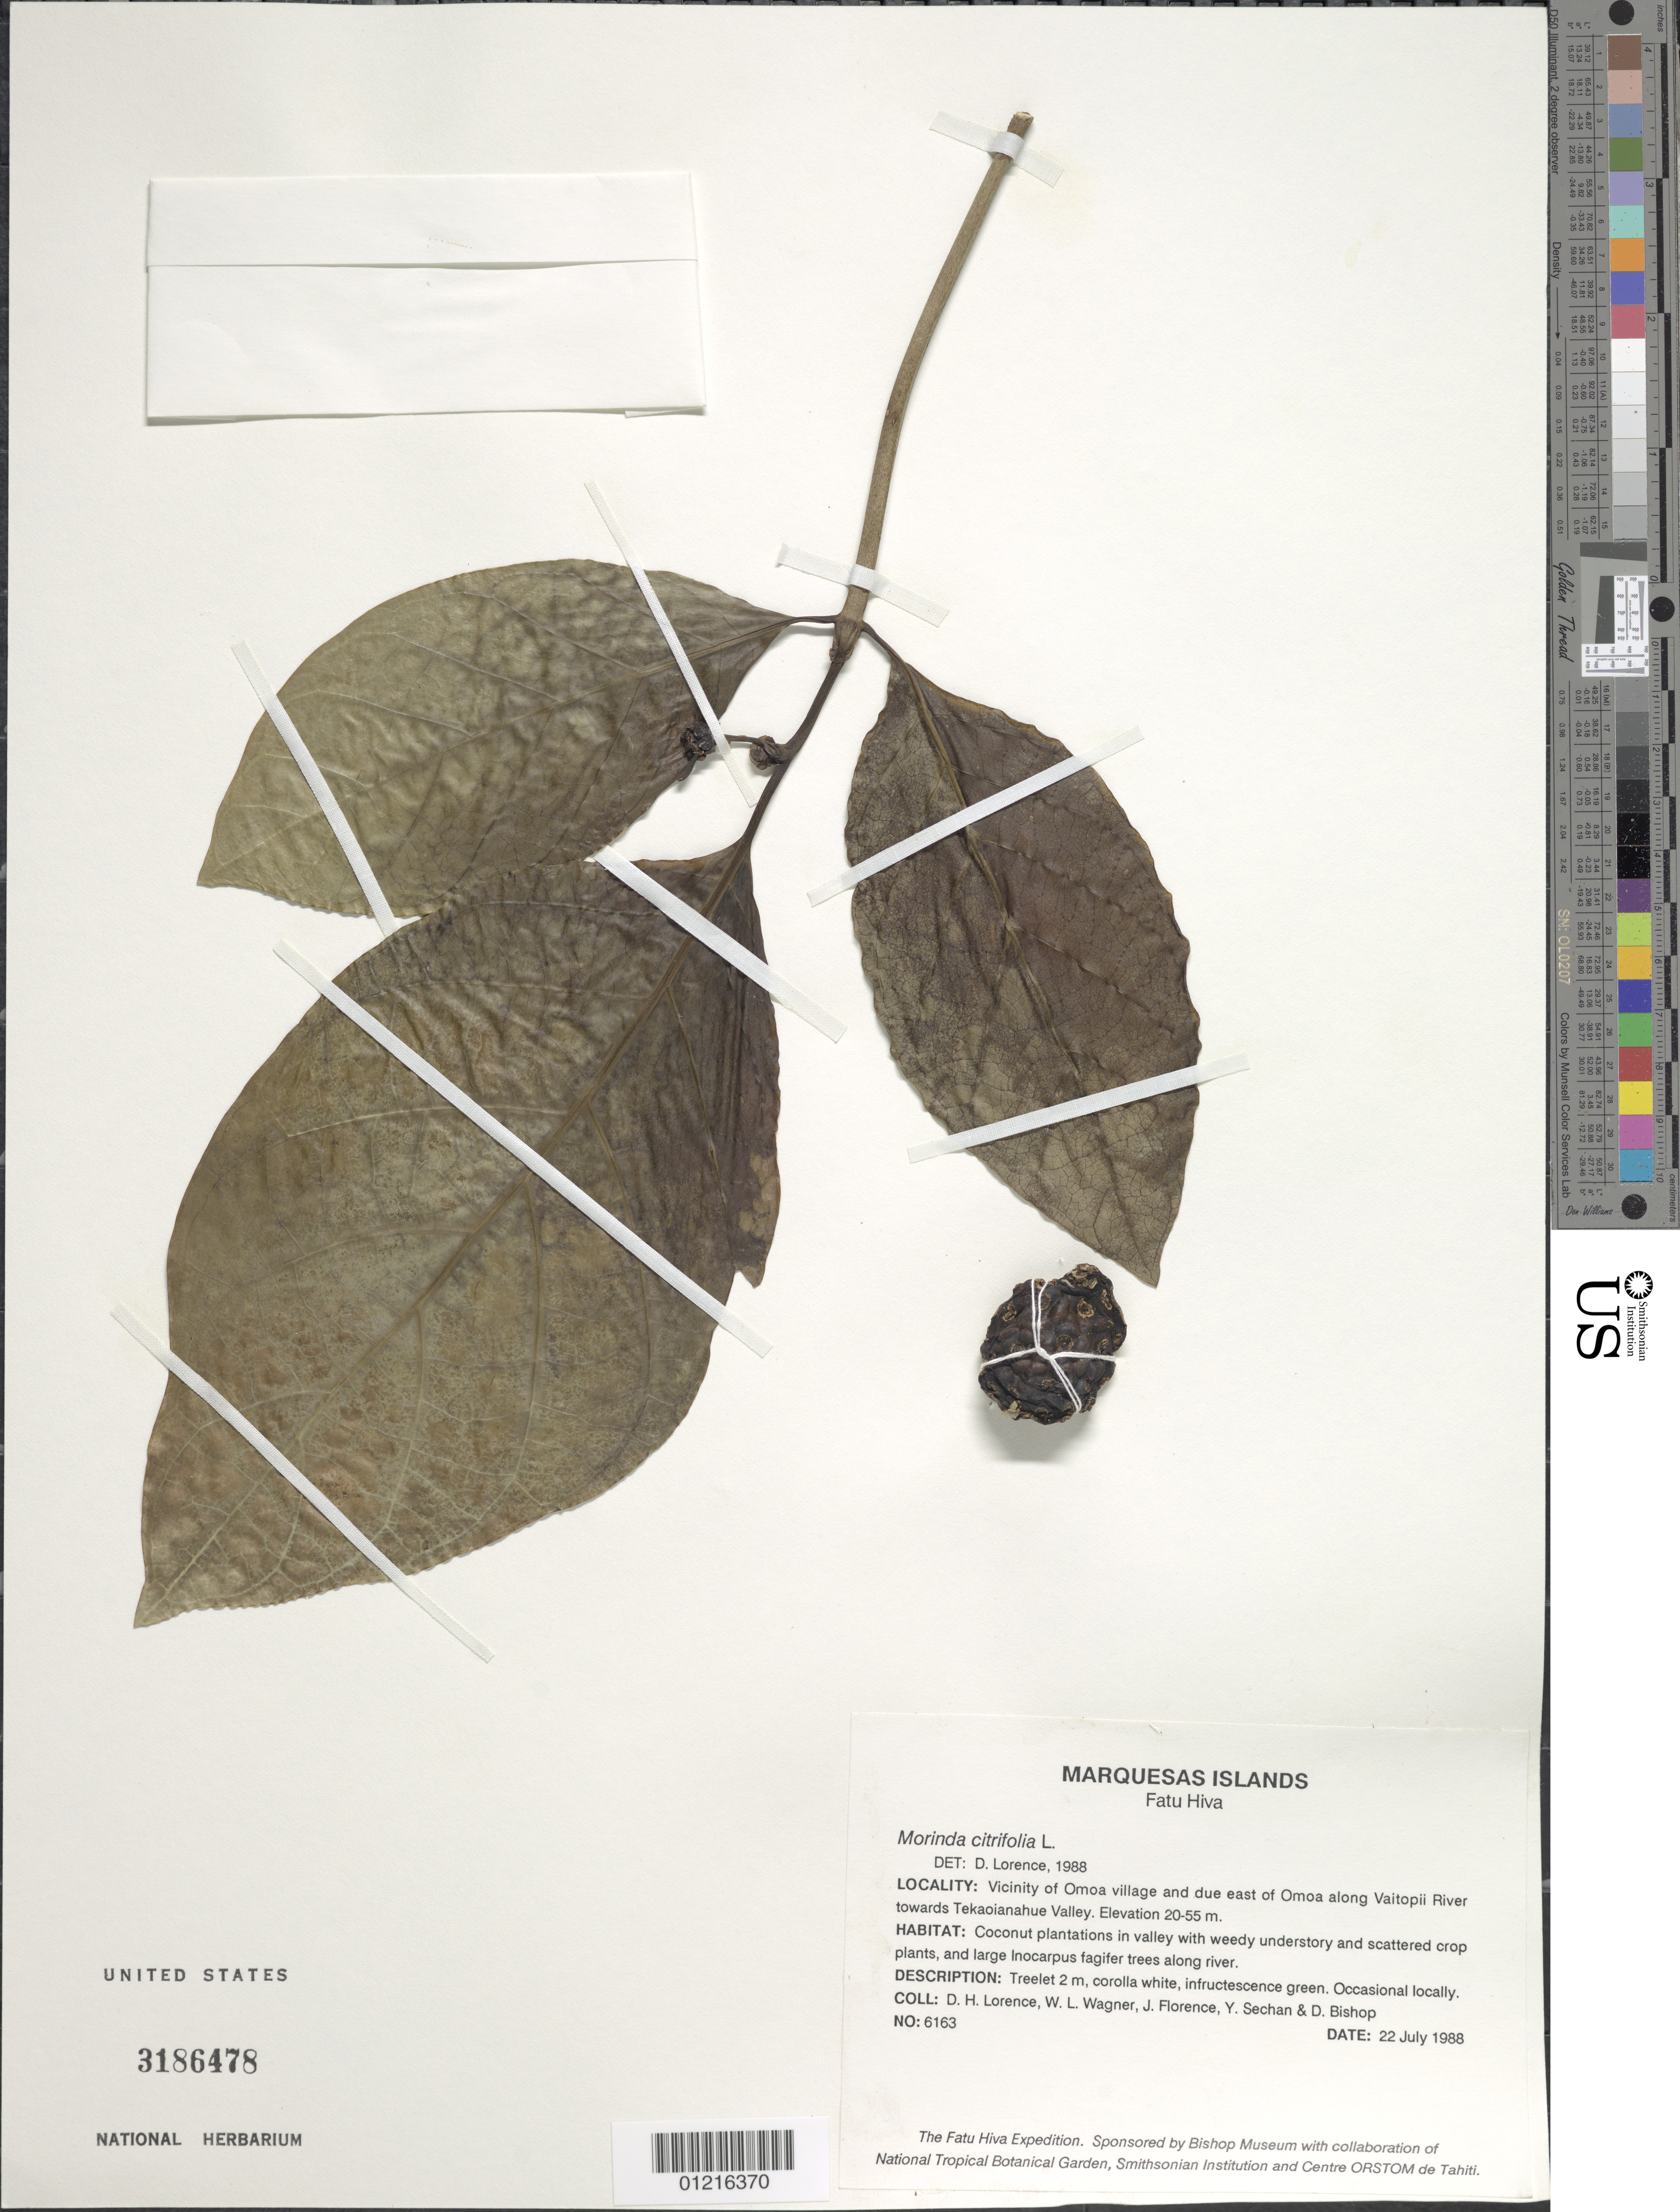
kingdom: Plantae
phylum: Tracheophyta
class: Magnoliopsida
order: Gentianales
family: Rubiaceae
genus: Morinda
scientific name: Morinda citrifolia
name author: L.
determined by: Lorence, David H., (PTBG), National Tropical Botanical Garden (UNITED STATES)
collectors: D. Lorence, W. L. Wagner, J. Florence, Y. Sechan & D. Bishop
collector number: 6163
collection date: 1988-07-22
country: French Polynesia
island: Fatu Hiva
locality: Vicinity of 'Omo'a village and due E of 'Omo'a along Vaitopii River towards Tekaoianahue Valley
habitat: Coconut plantations in valley with weedy understory and scattered crop plants, and large Inocarpus fagifer trees along river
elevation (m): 20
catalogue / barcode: US 3186478